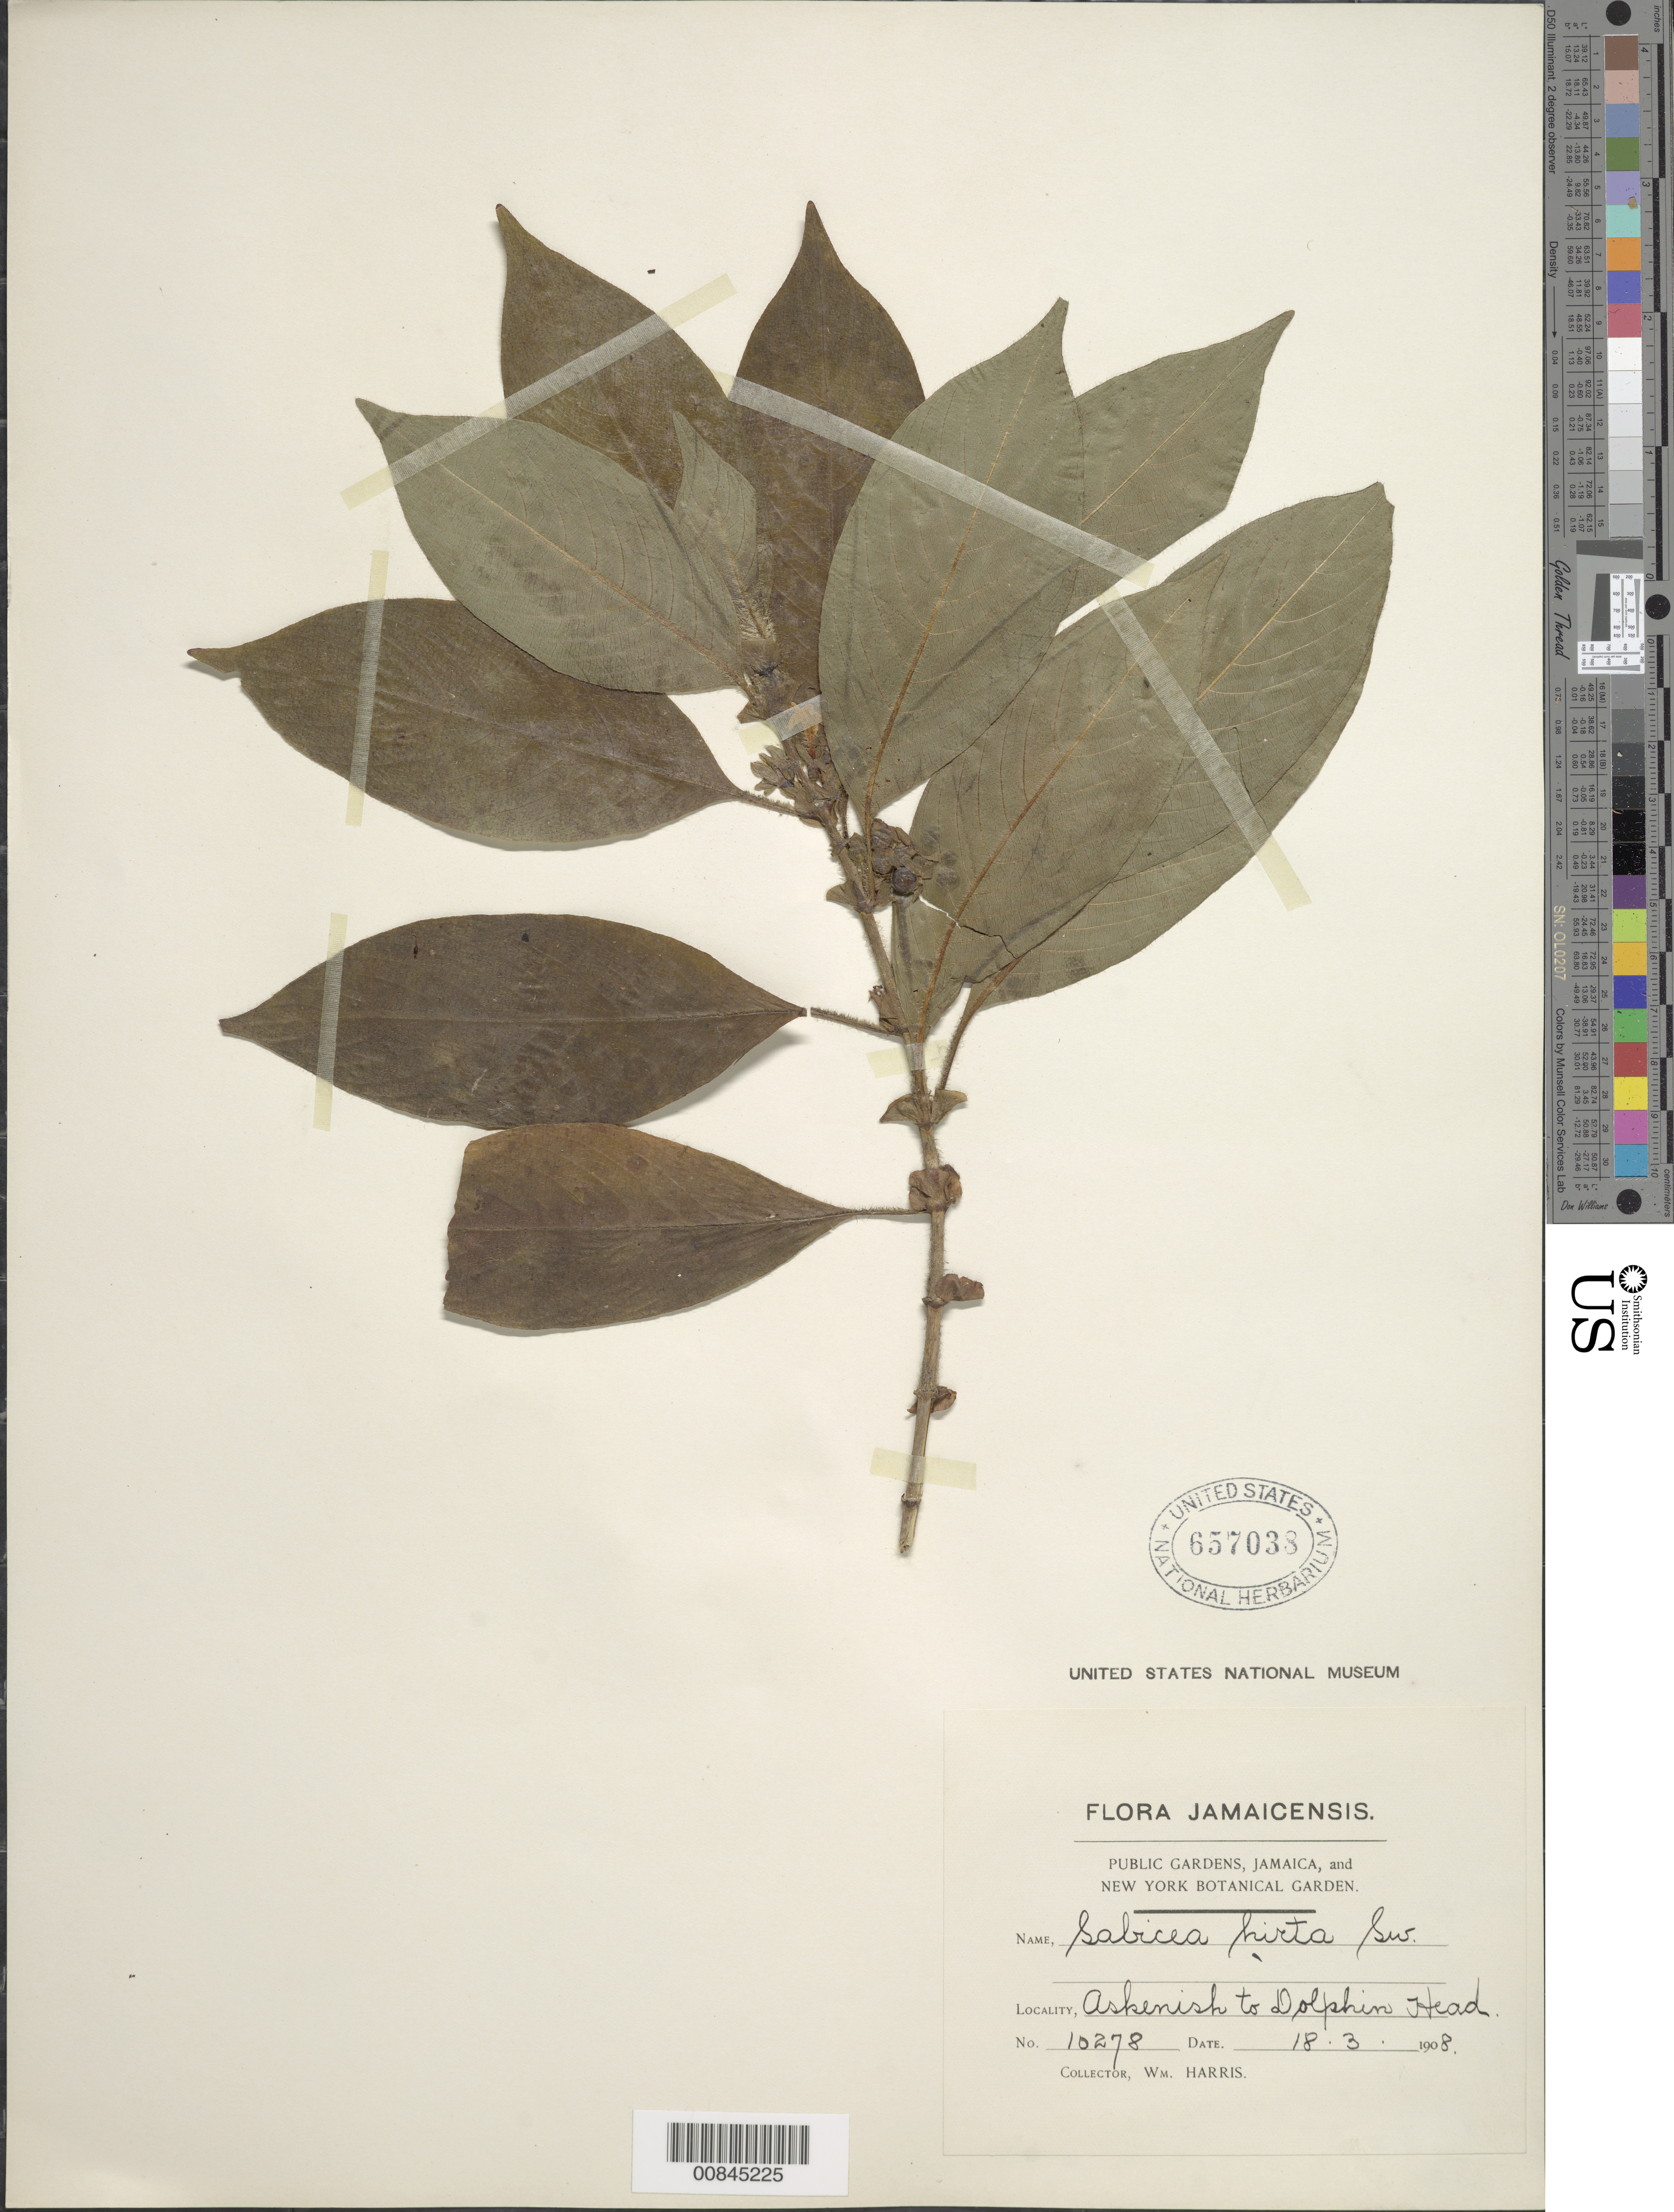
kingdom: Plantae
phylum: Tracheophyta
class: Magnoliopsida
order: Gentianales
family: Rubiaceae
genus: Sabicea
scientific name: Sabicea hirta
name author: Sw.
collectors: W. H. Harris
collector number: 10278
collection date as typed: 19 Mar 1908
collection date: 1908-03-19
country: Jamaica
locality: Askenish to Dolphin Head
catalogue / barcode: US 657038